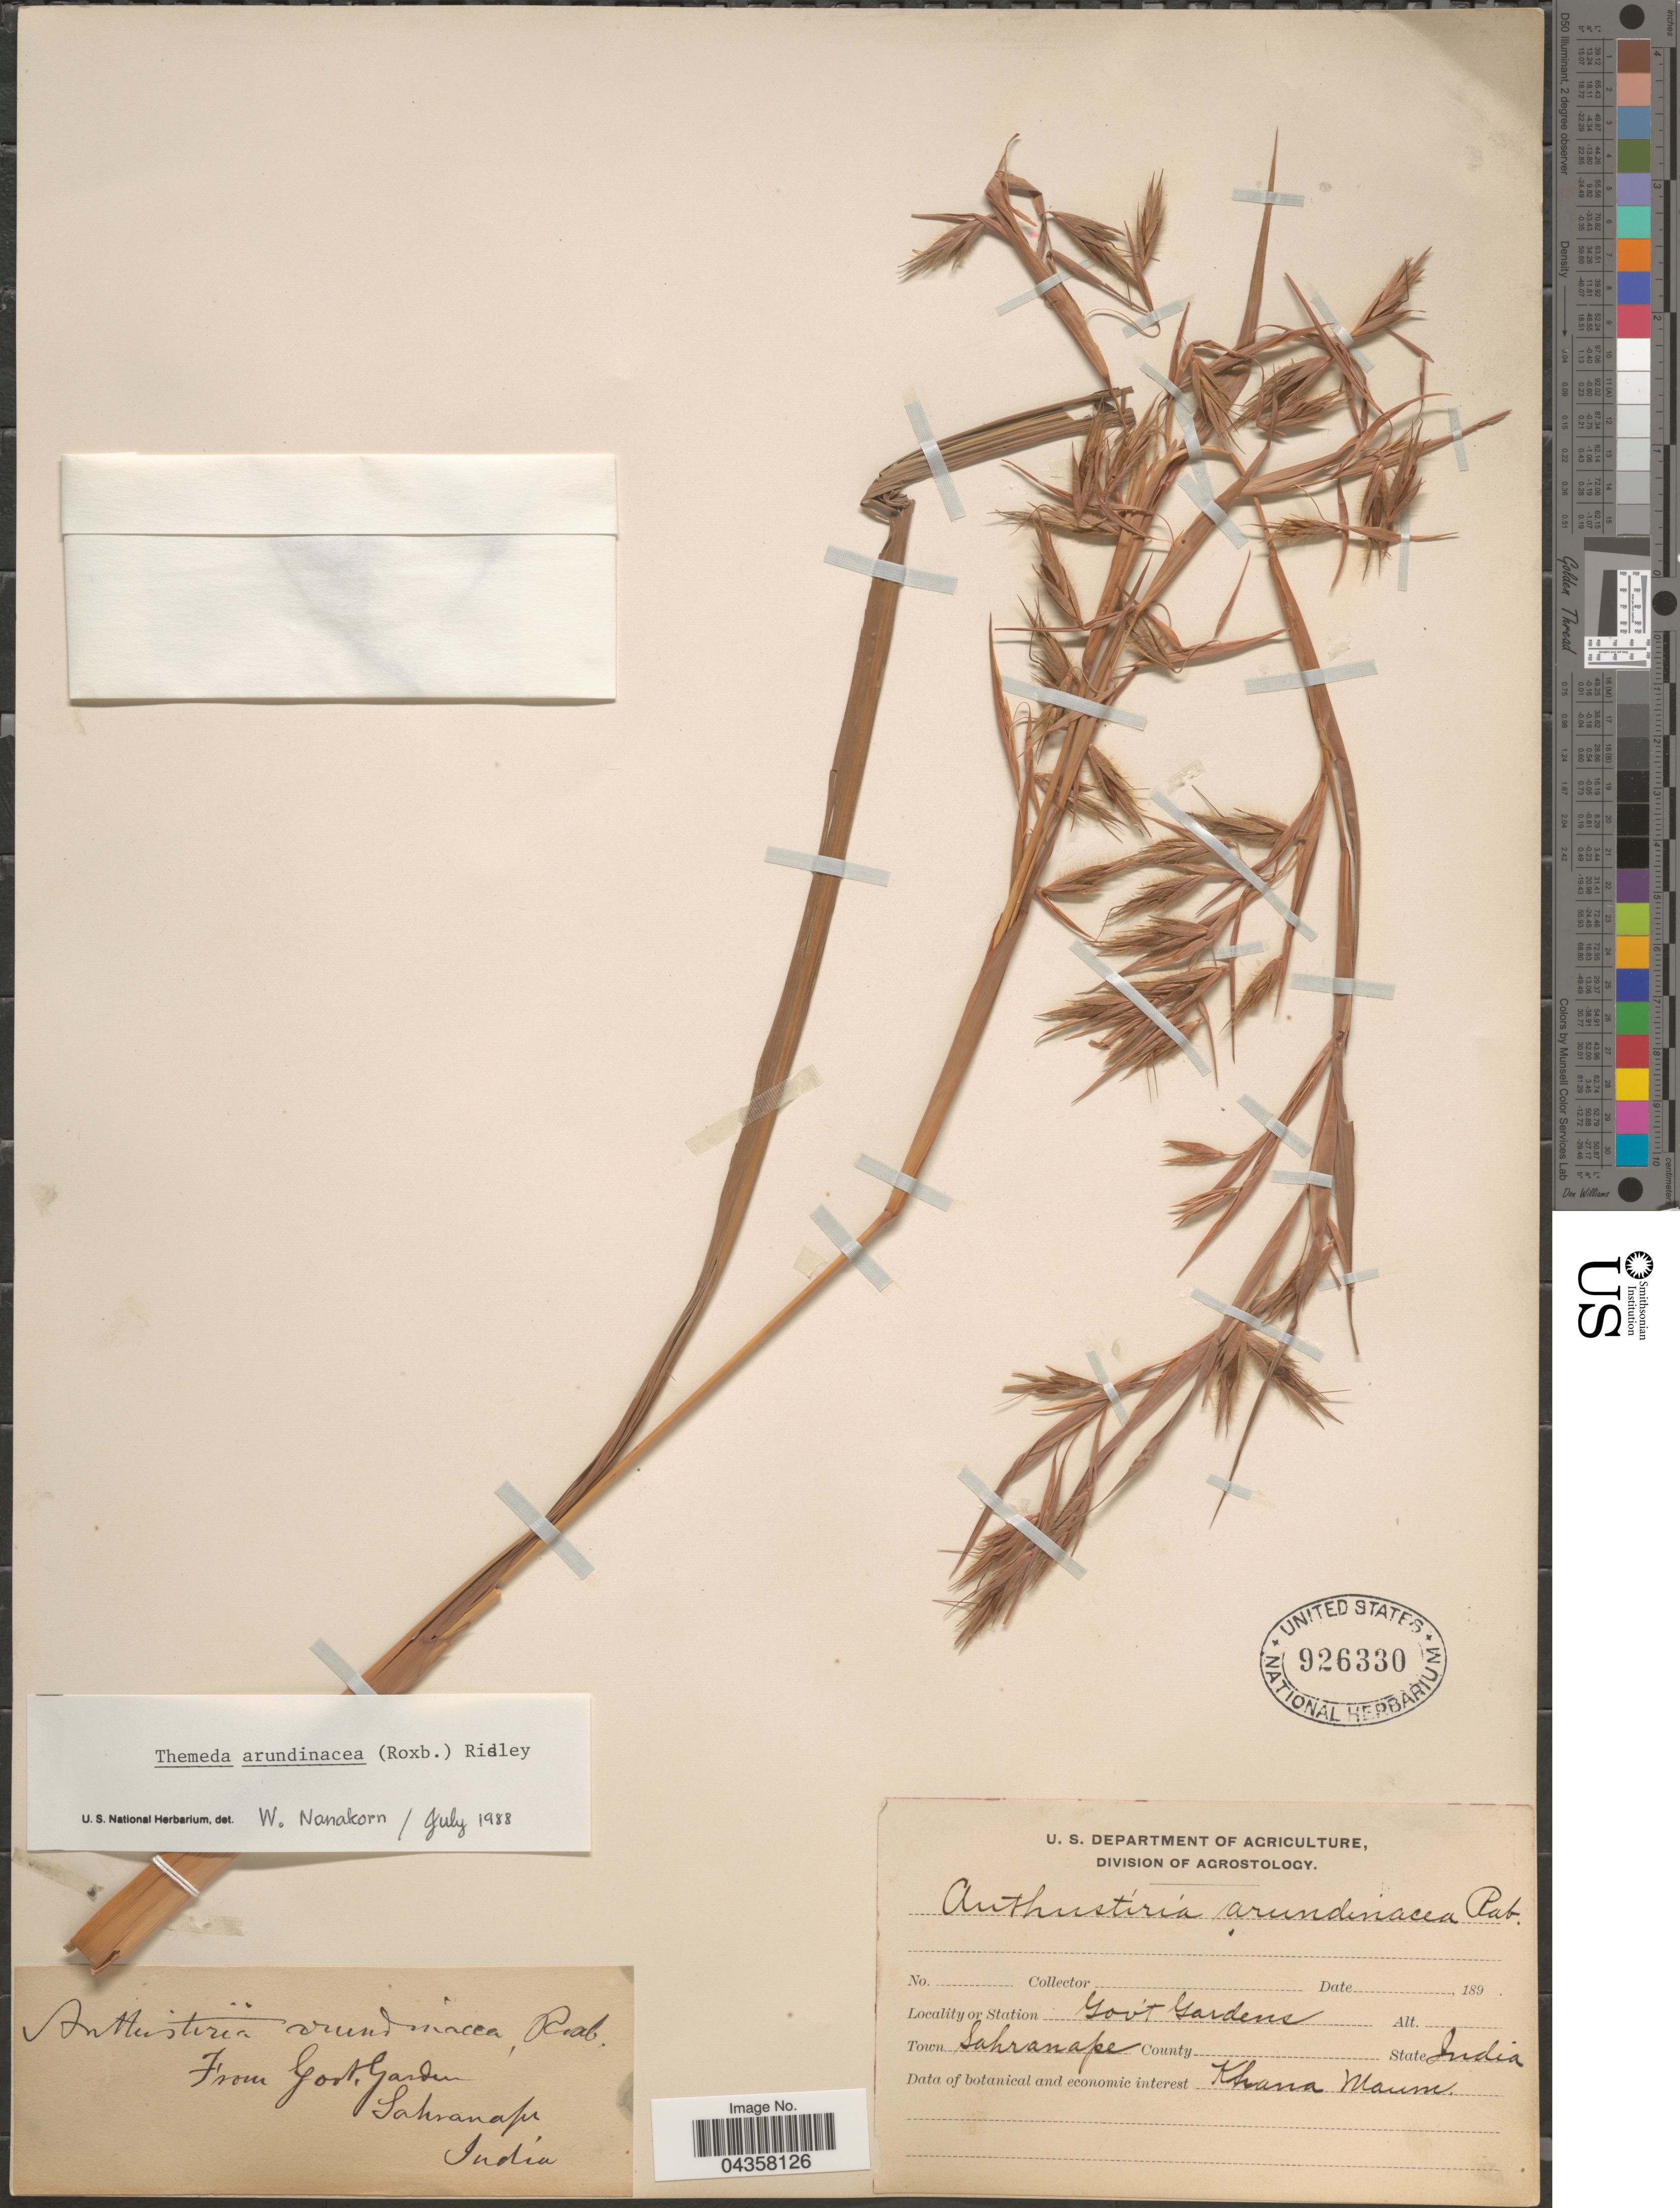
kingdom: Plantae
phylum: Tracheophyta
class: Liliopsida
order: Poales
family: Poaceae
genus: Themeda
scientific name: Themeda arundinacea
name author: (Roxb.) Ridl.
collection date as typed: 189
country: India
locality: From Gov't Garden. Town Sahranape. Khana Maum [unsure placement].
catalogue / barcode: US 926330